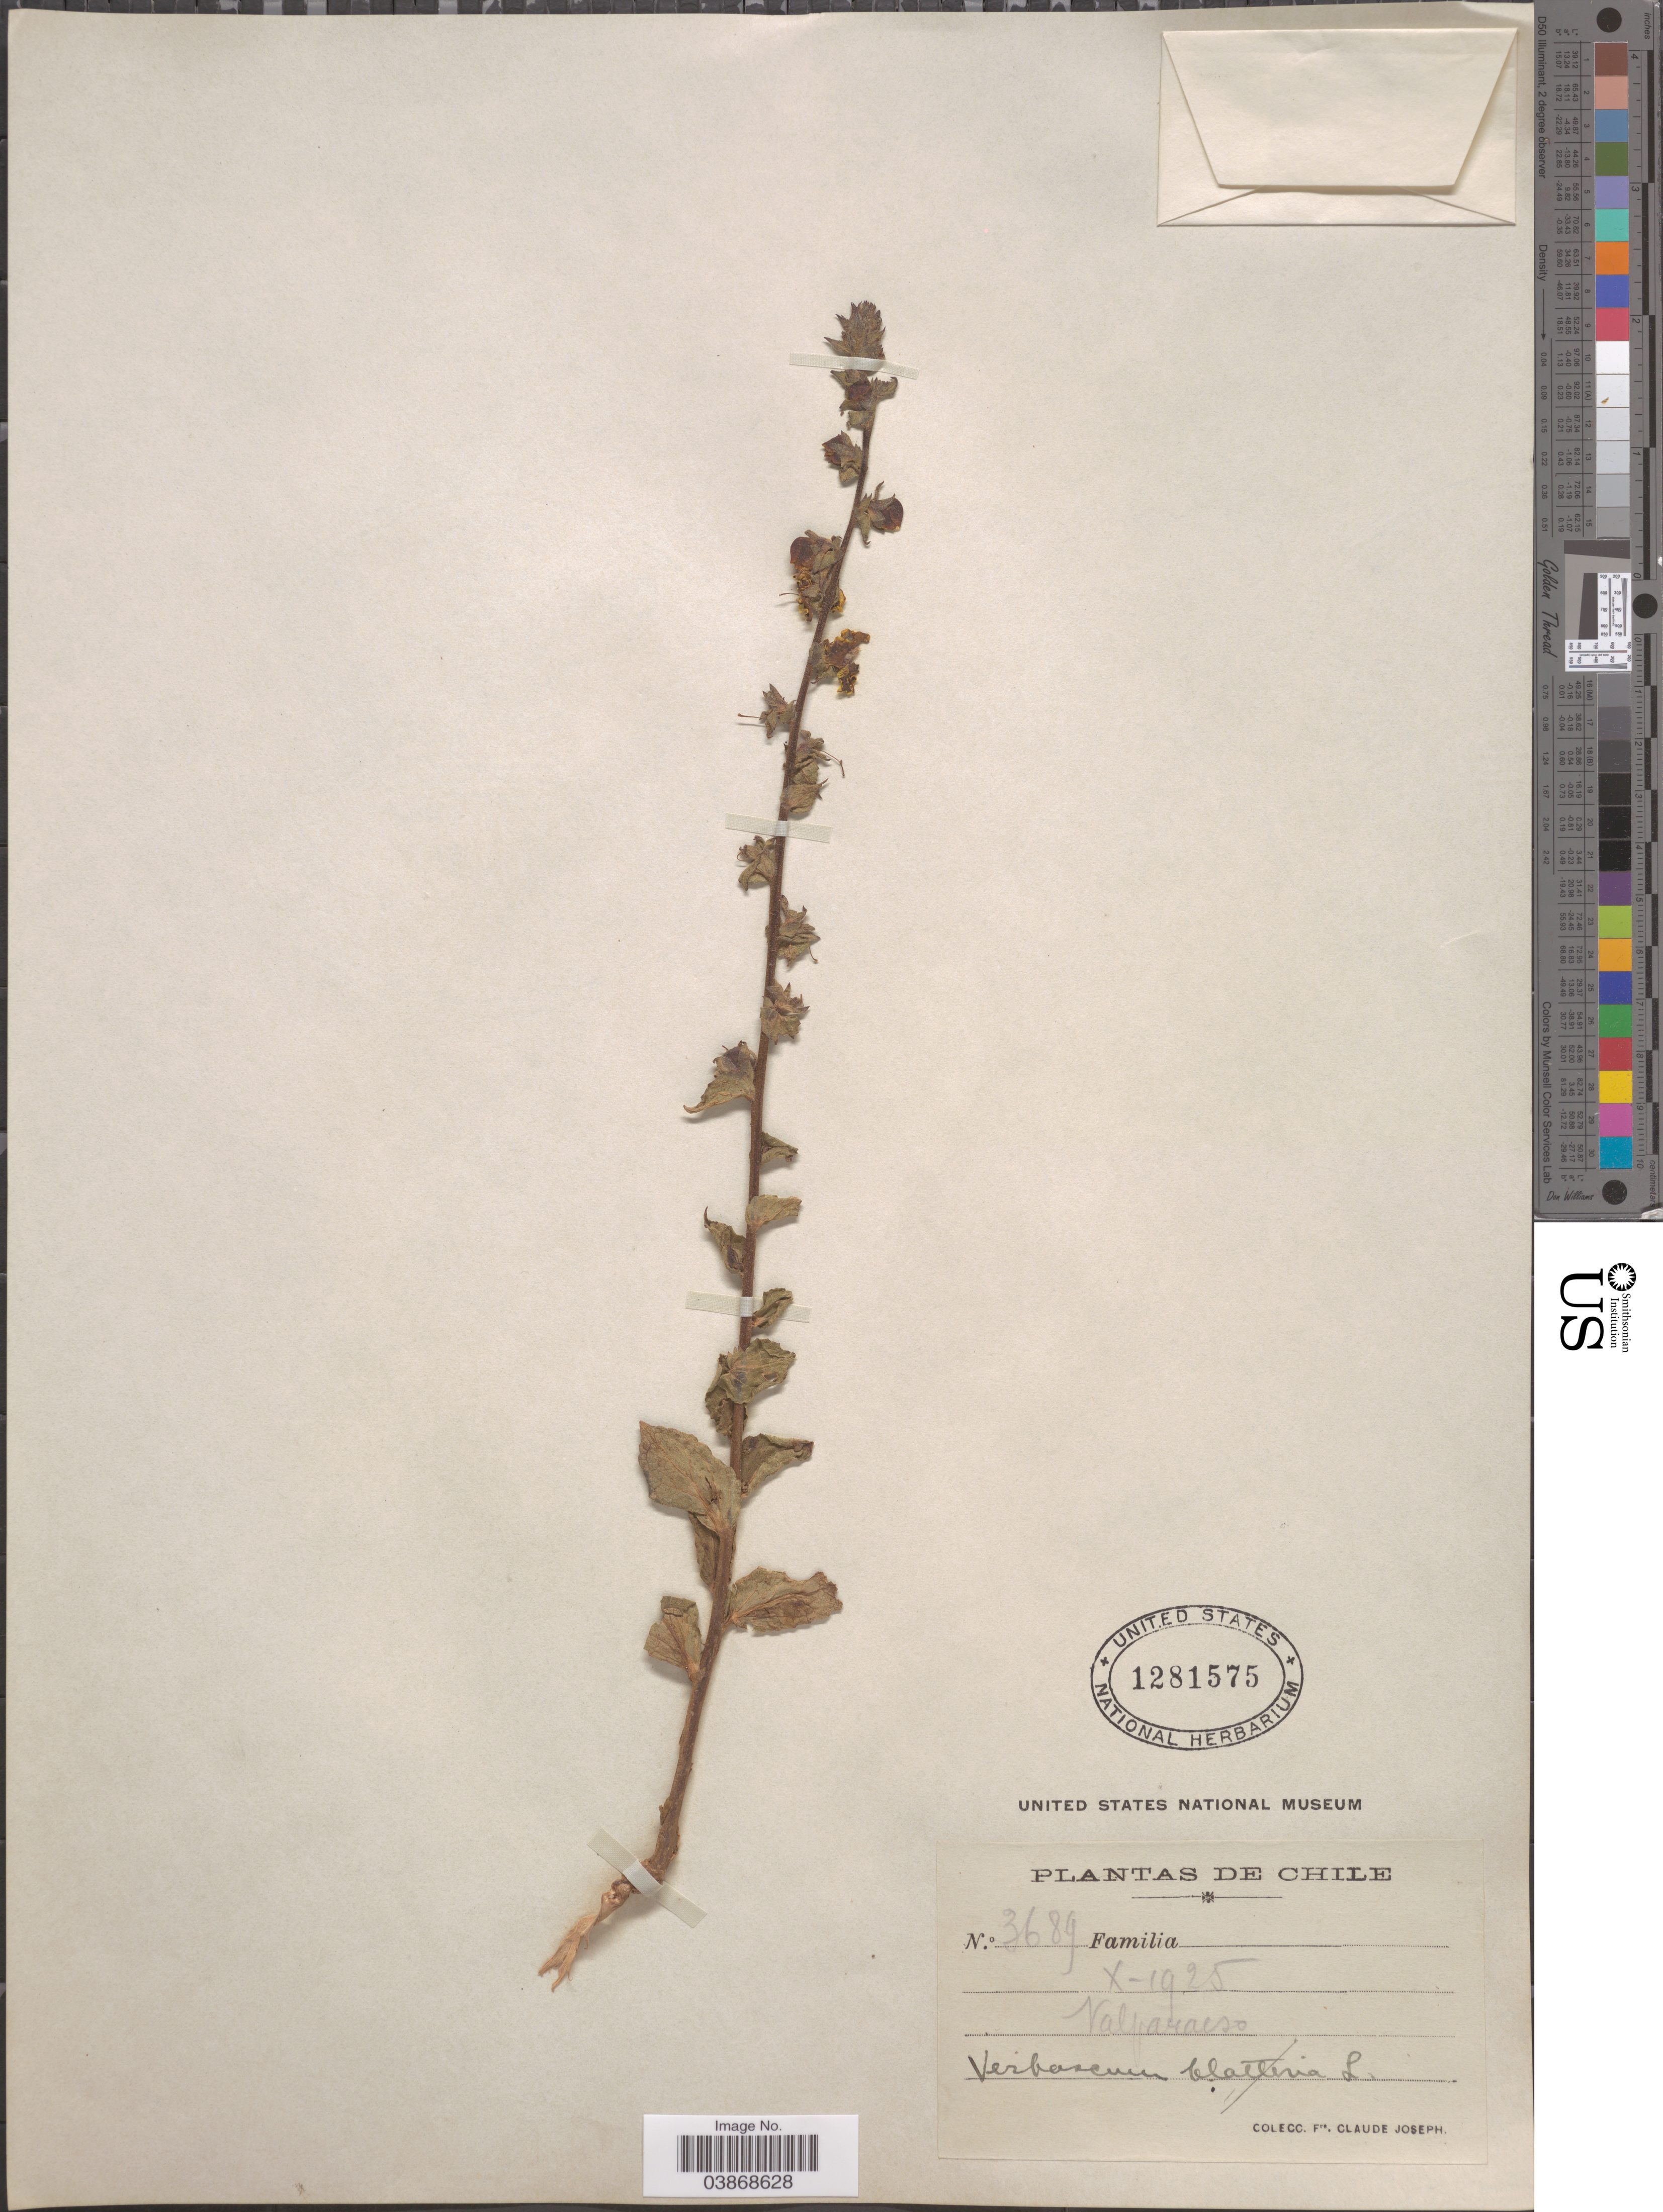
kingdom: Plantae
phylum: Tracheophyta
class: Magnoliopsida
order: Lamiales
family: Scrophulariaceae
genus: Verbascum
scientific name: Verbascum virgatum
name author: Stokes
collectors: Frere Claude Joseph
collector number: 3689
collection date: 1925-10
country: Chile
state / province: Valparaíso (V)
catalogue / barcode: US 1281575